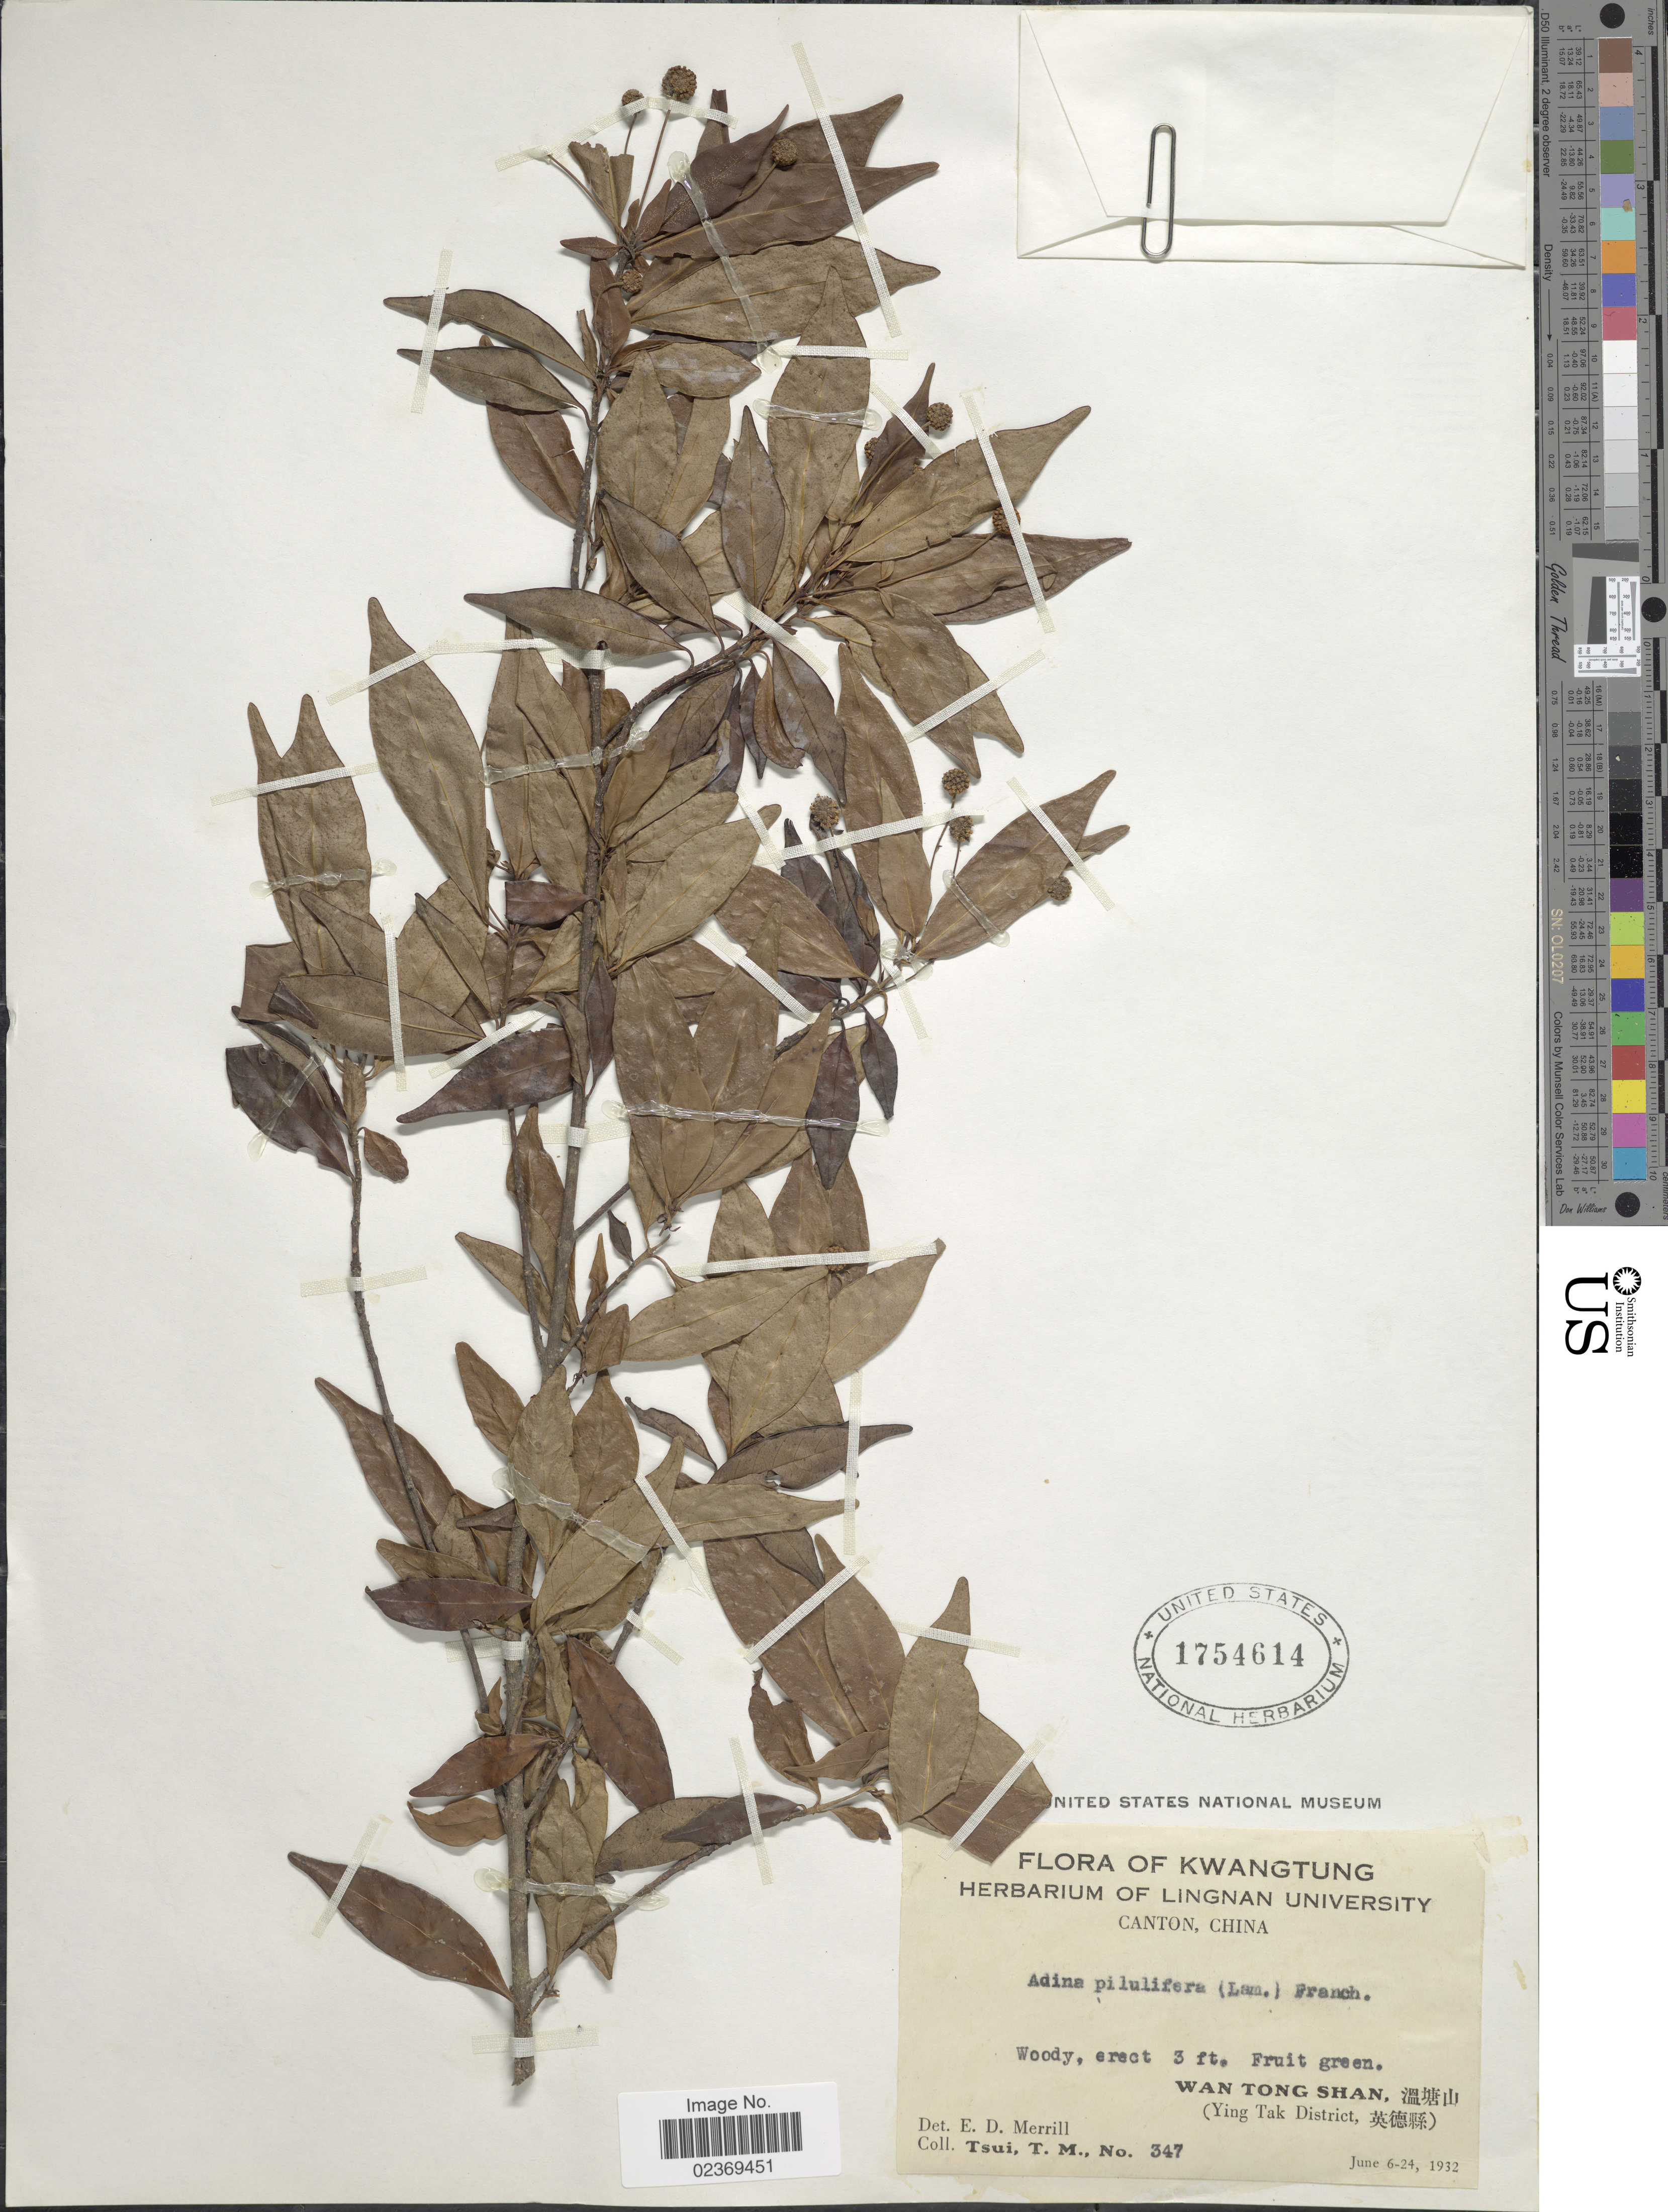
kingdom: Plantae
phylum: Tracheophyta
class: Magnoliopsida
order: Gentianales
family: Rubiaceae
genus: Adina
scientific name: Adina pilulifera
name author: (Lam.) Franch. & Drake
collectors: T. Tsui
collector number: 347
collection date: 1932-06-06/1932-06-24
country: China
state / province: Guangdong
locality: Kwangtung, Wan Tong Shan, (Ying Tak District).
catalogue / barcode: US 1754614